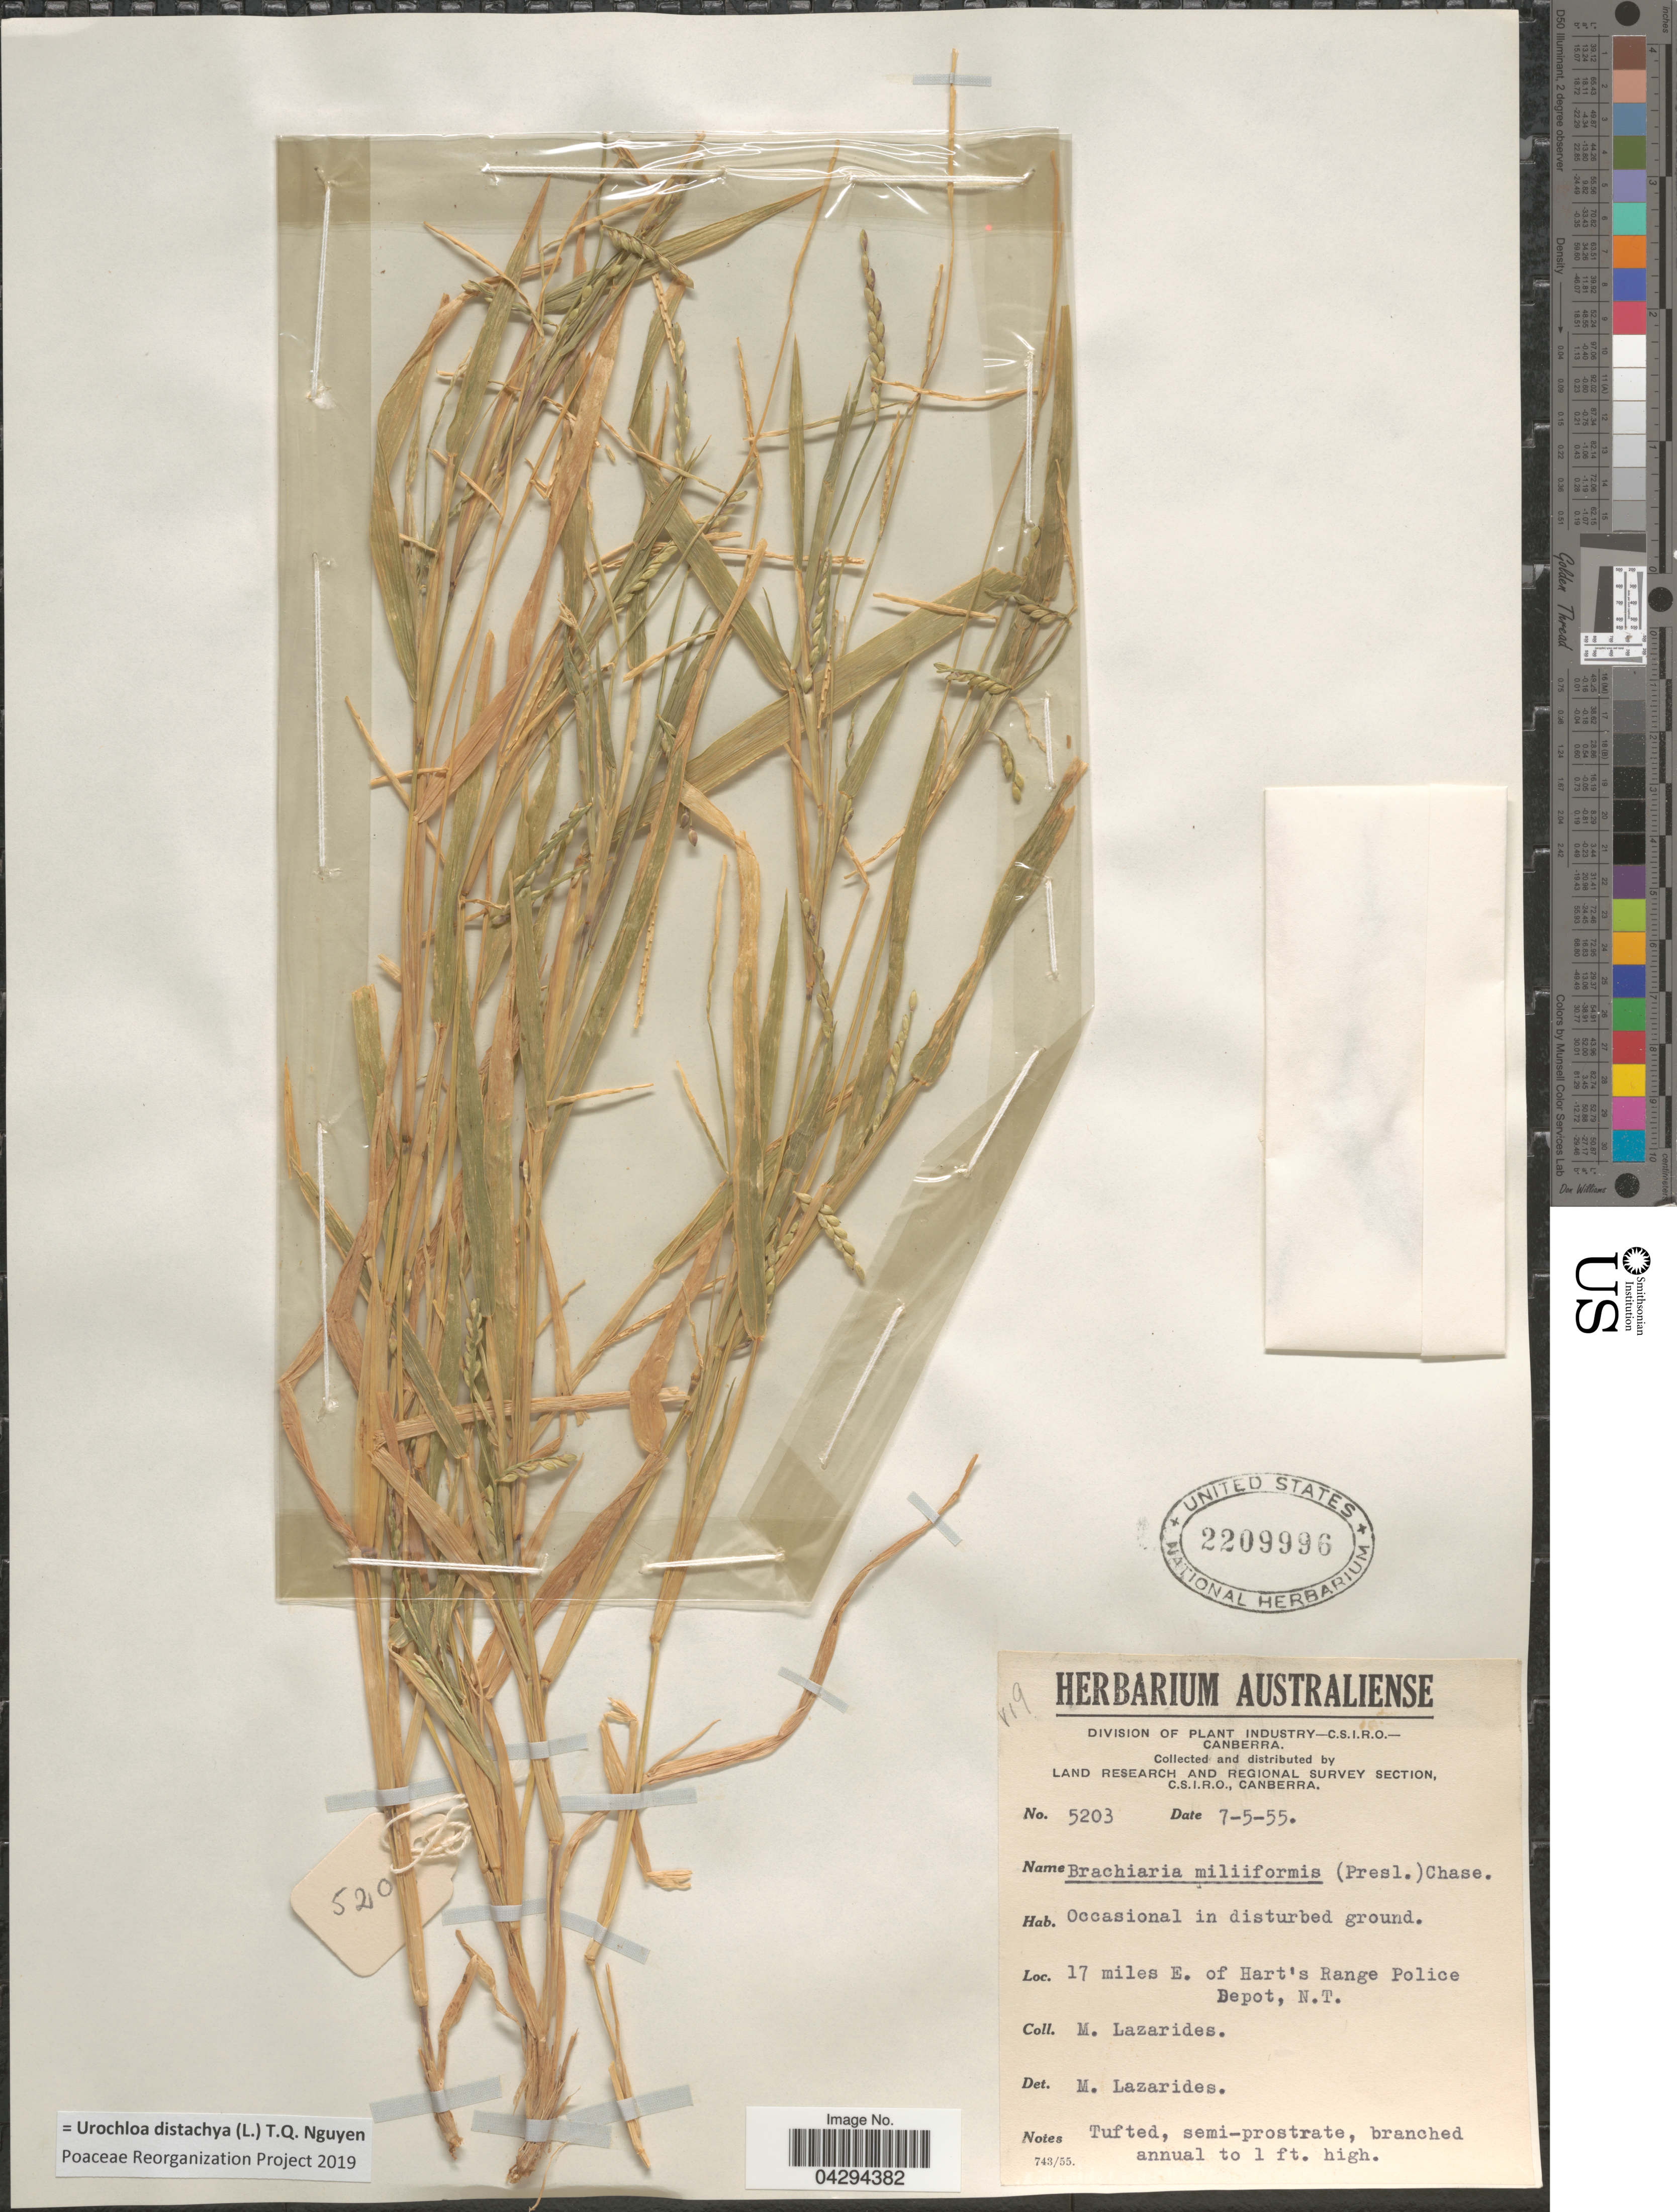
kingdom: Plantae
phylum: Tracheophyta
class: Liliopsida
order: Poales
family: Poaceae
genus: Urochloa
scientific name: Urochloa distachya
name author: (L.) T.Q. Nguyen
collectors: M. Lazarides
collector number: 5203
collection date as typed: Transcribed d/m/y: 7/5/55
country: Australia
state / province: Northern Territory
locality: Land Research and Regional Survey Section. 17 miles E. of Hart's Range Police Depot.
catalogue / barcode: US 2209996